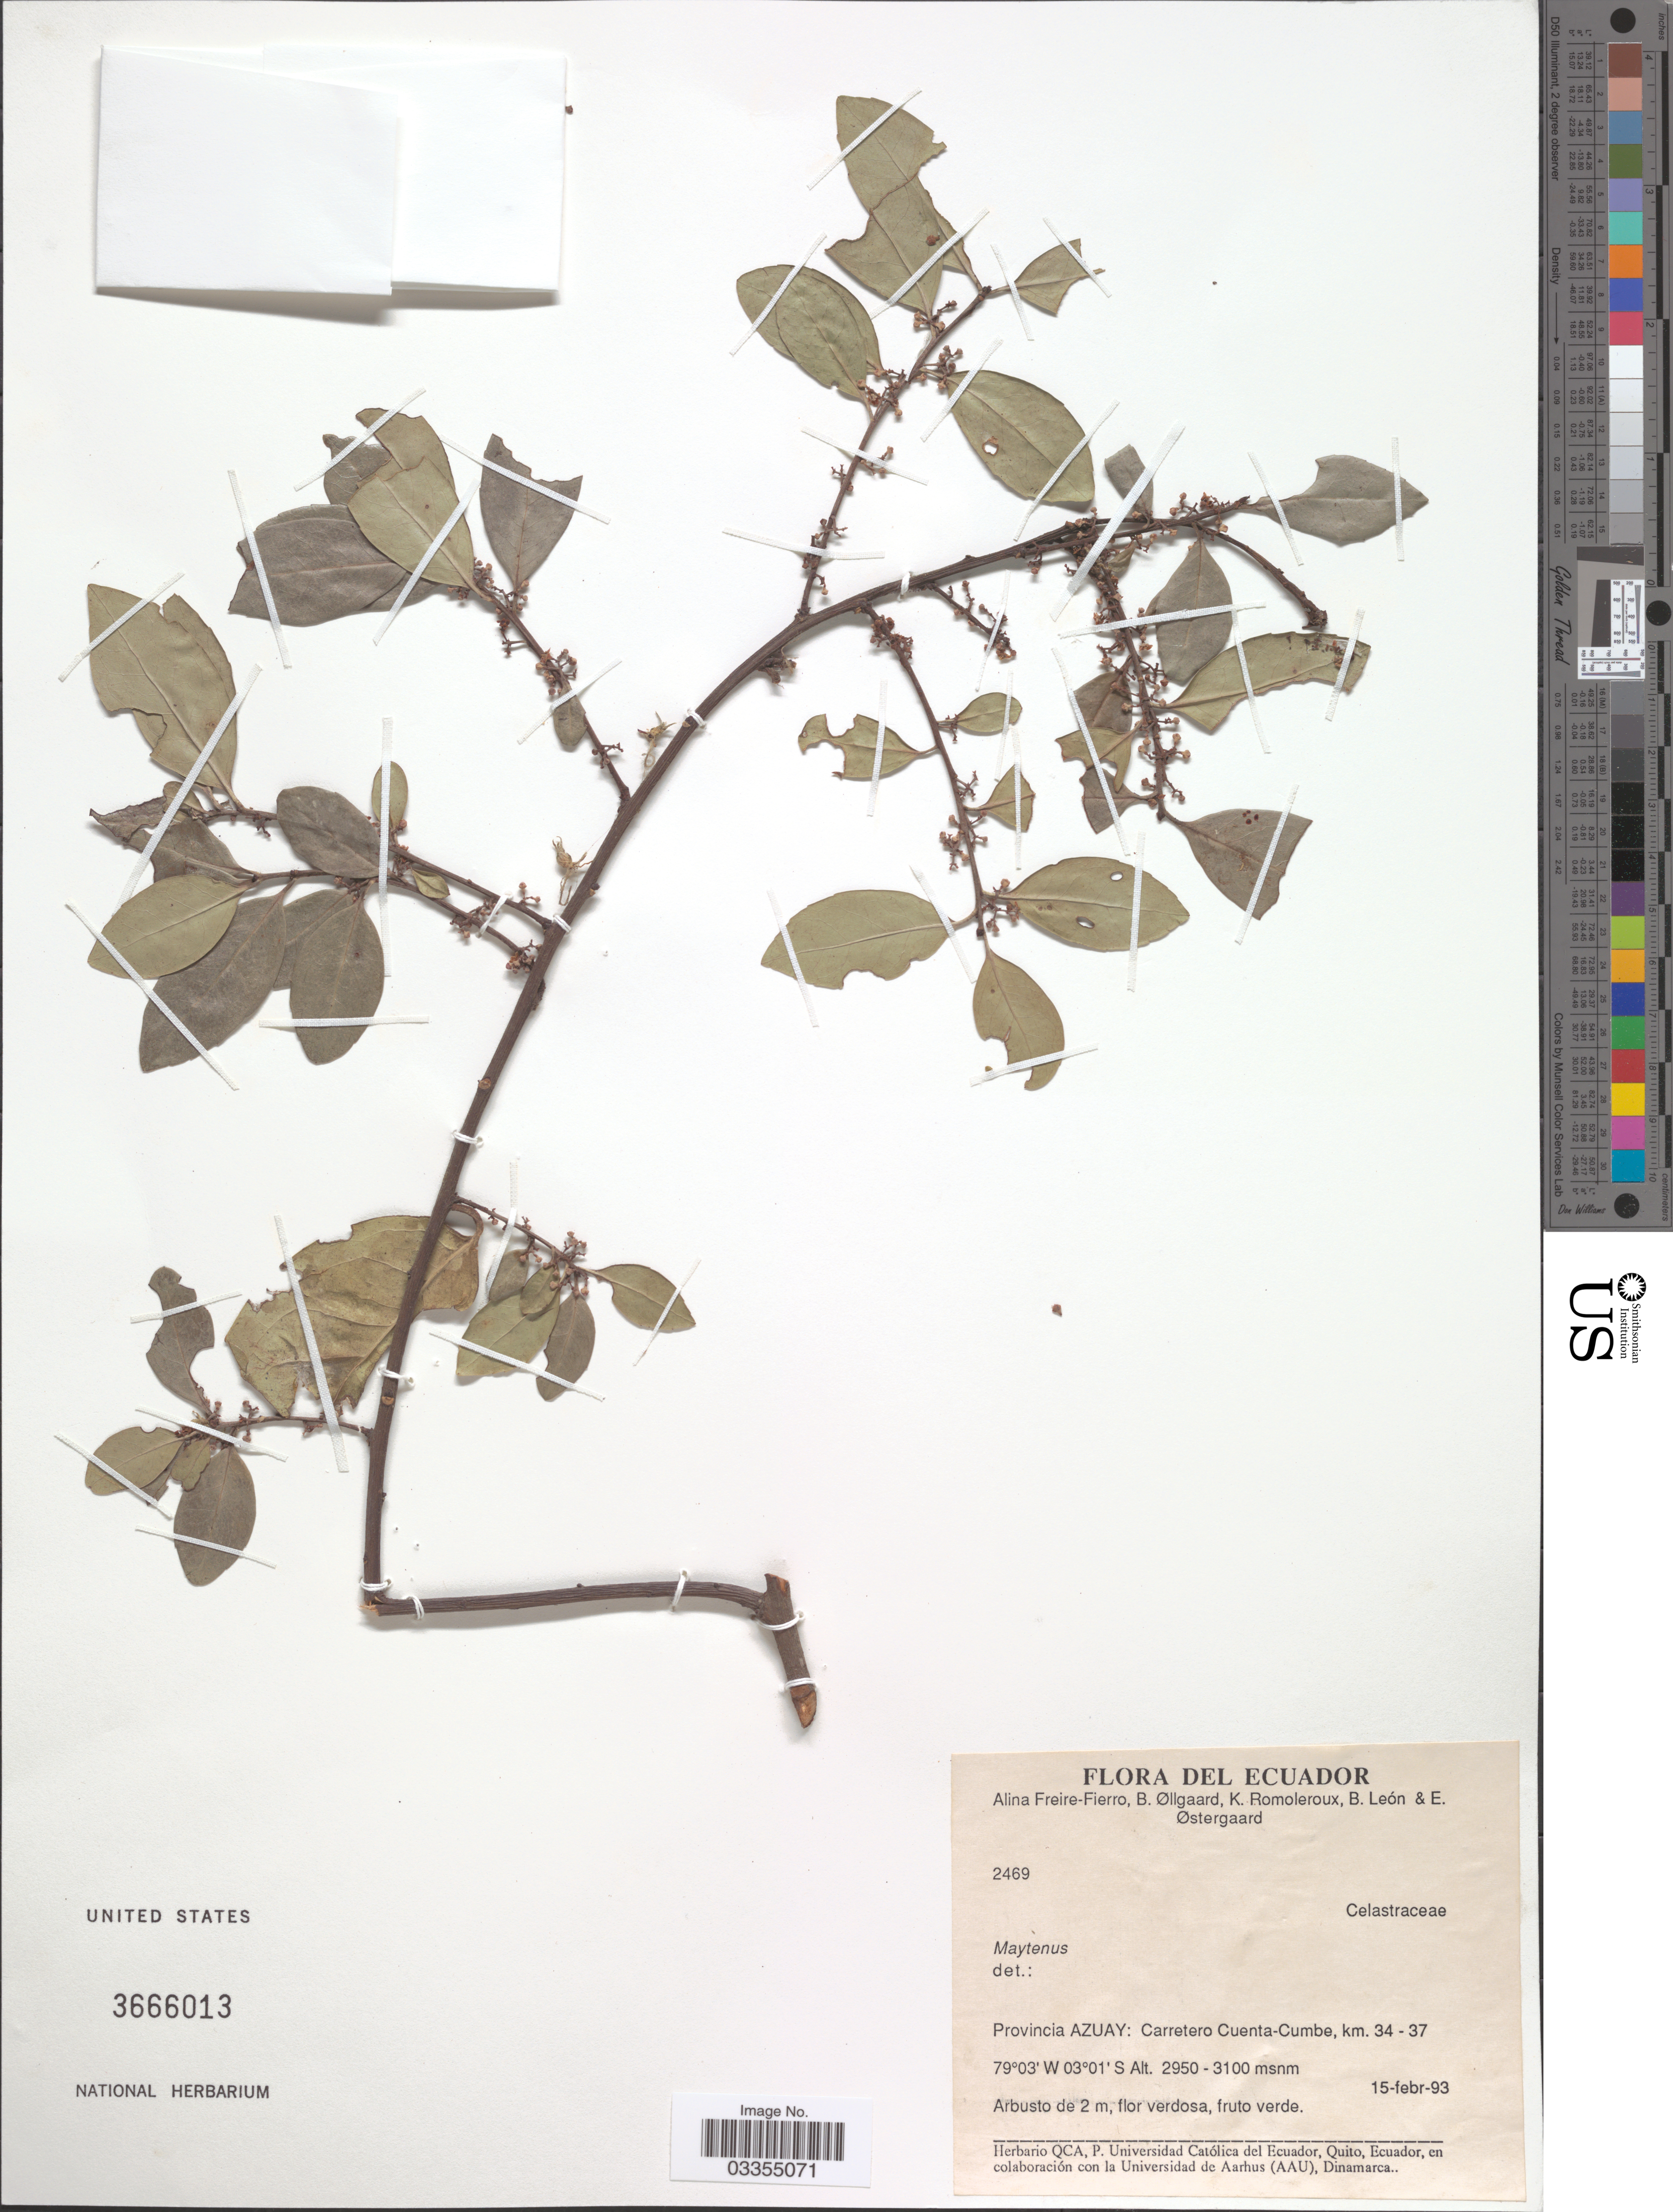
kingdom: Plantae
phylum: Tracheophyta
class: Magnoliopsida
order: Celastrales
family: Celastraceae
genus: Maytenus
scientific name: Maytenus sp.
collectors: A. Freire-Fierro, B. Øllgaard, K. Romoleroux, B. León & E. Østergaard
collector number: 2469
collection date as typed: Transcribed d/m/y: 15/2/93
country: Ecuador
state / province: Azuay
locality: Carretero Cuenta-Cumbe, km. 34-37.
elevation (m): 2950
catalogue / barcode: US 3666013